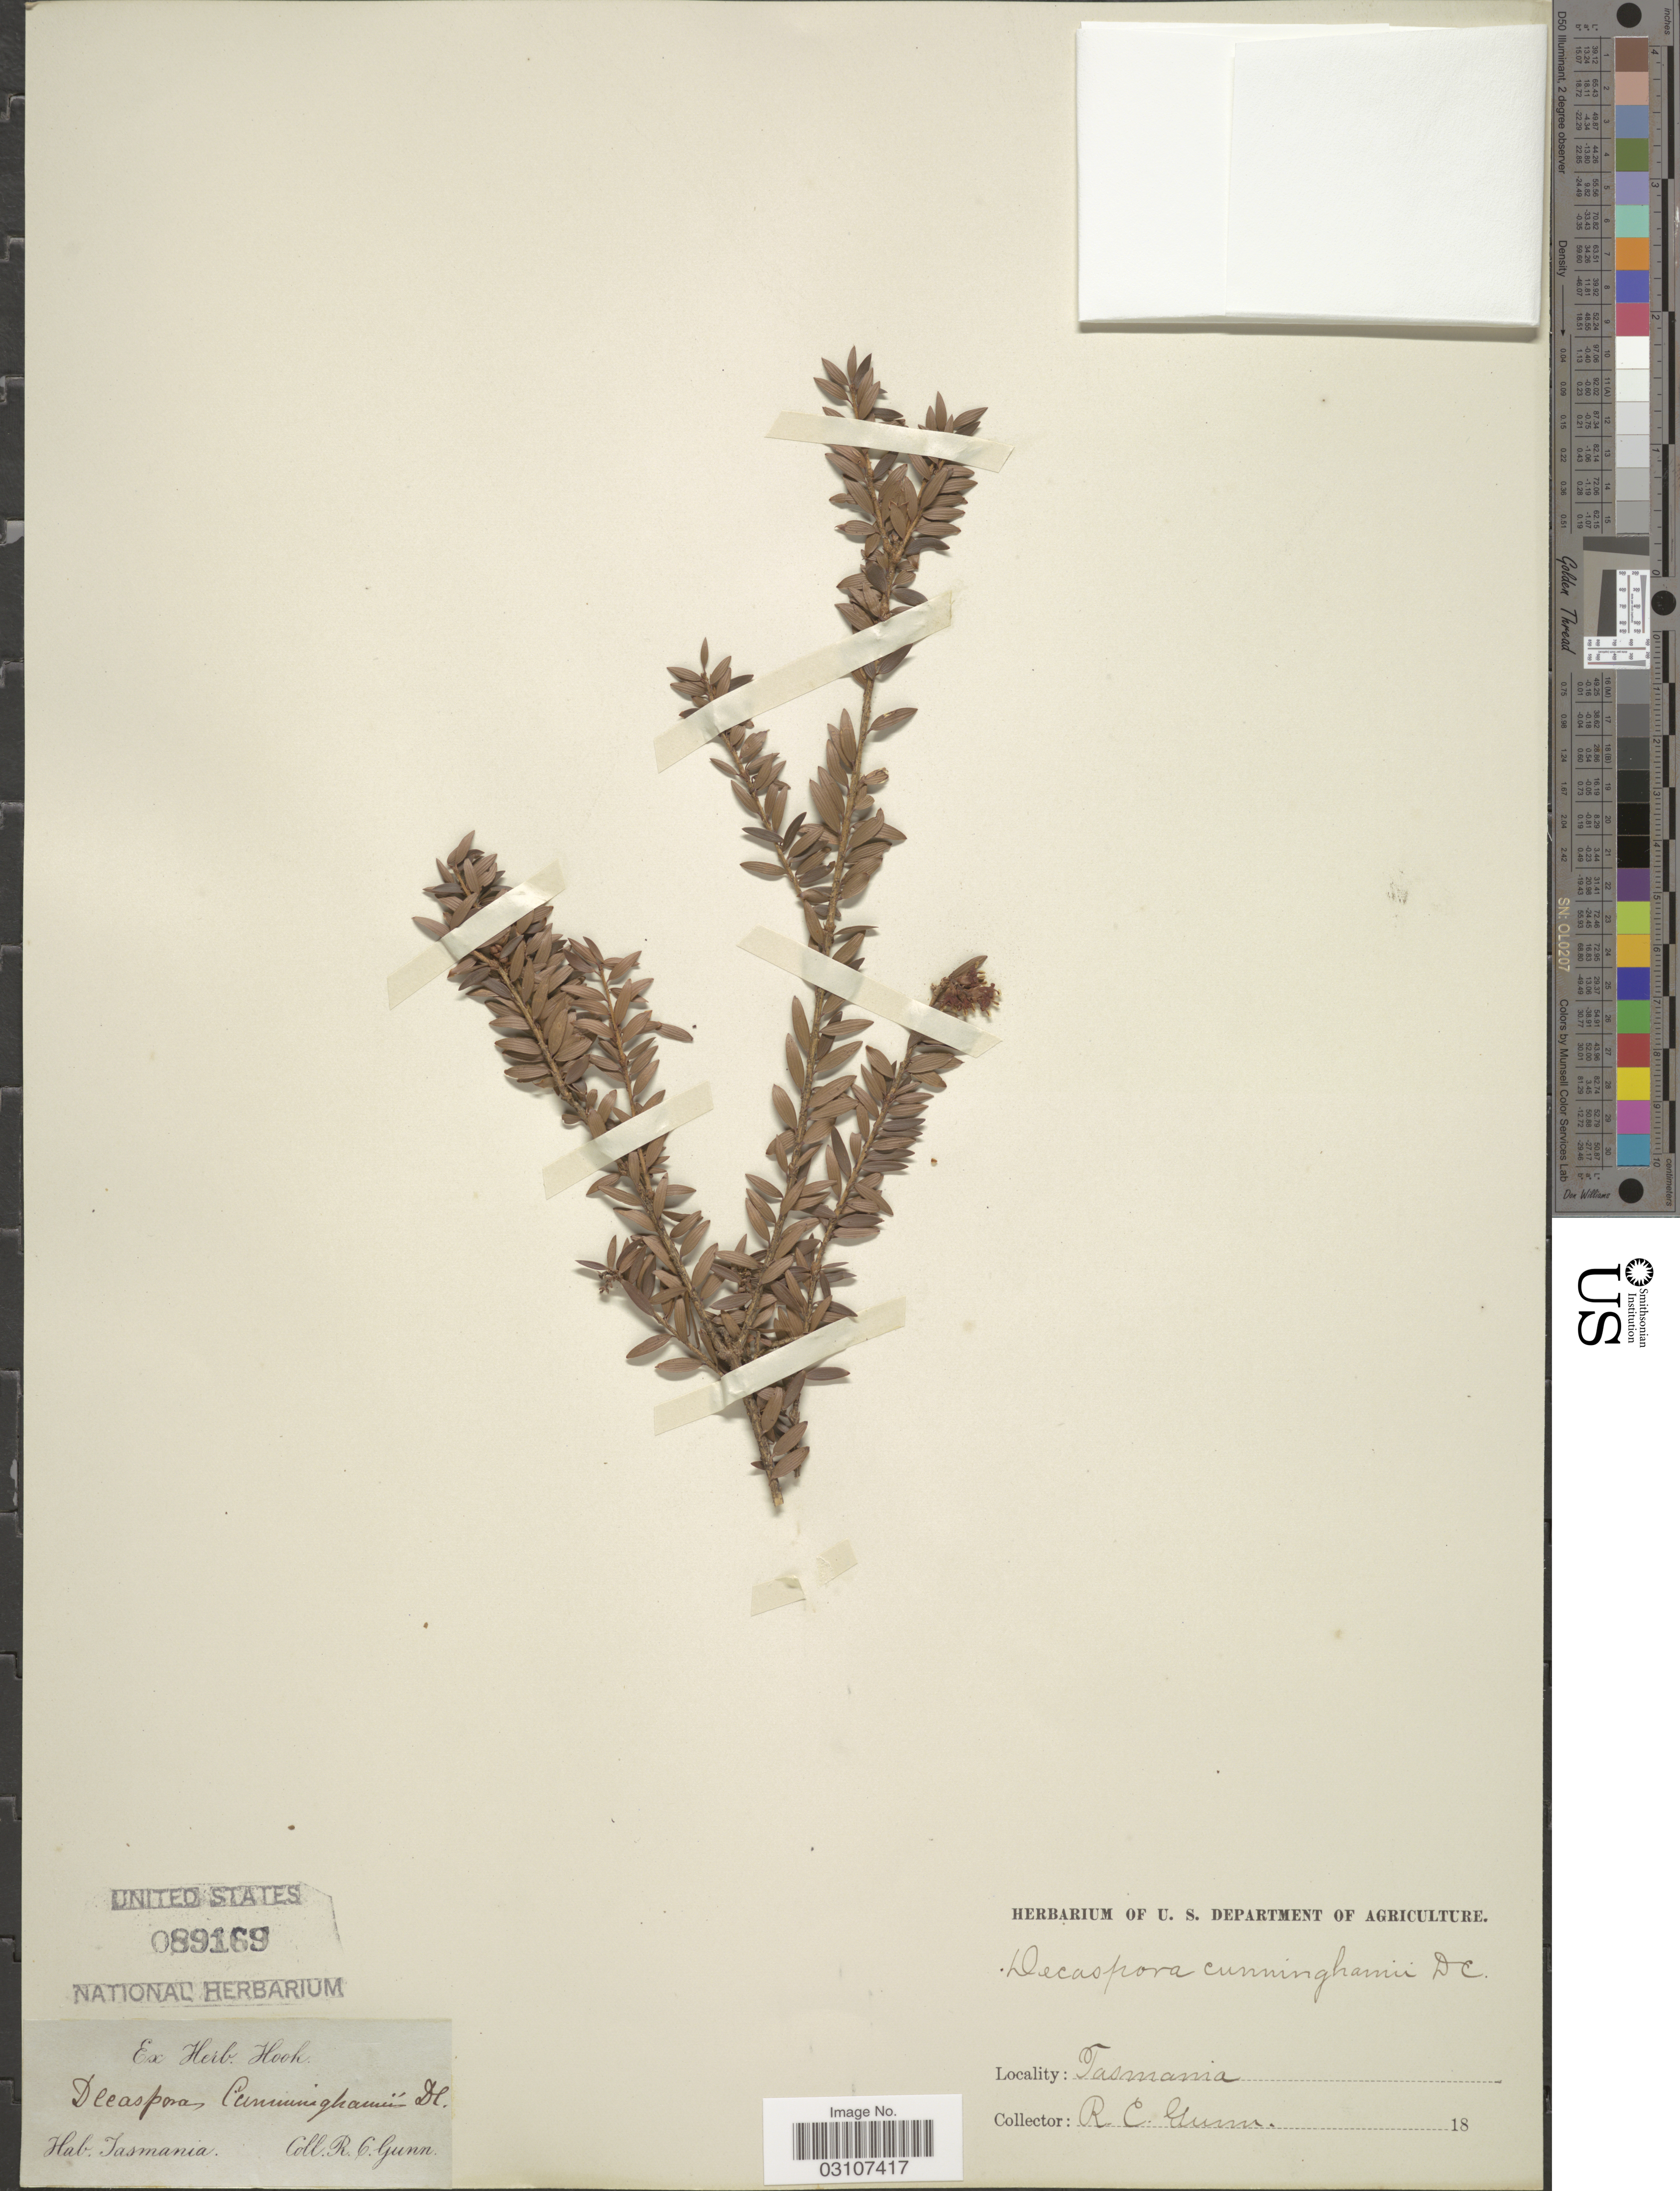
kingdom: Plantae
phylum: Tracheophyta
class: Magnoliopsida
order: Ericales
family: Ericaceae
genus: Trochocarpa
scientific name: Trochocarpa cunninghamii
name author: (DC.) W.M. Curtis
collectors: R. Gunn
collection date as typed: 18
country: Australia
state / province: Tasmania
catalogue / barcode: US 89169